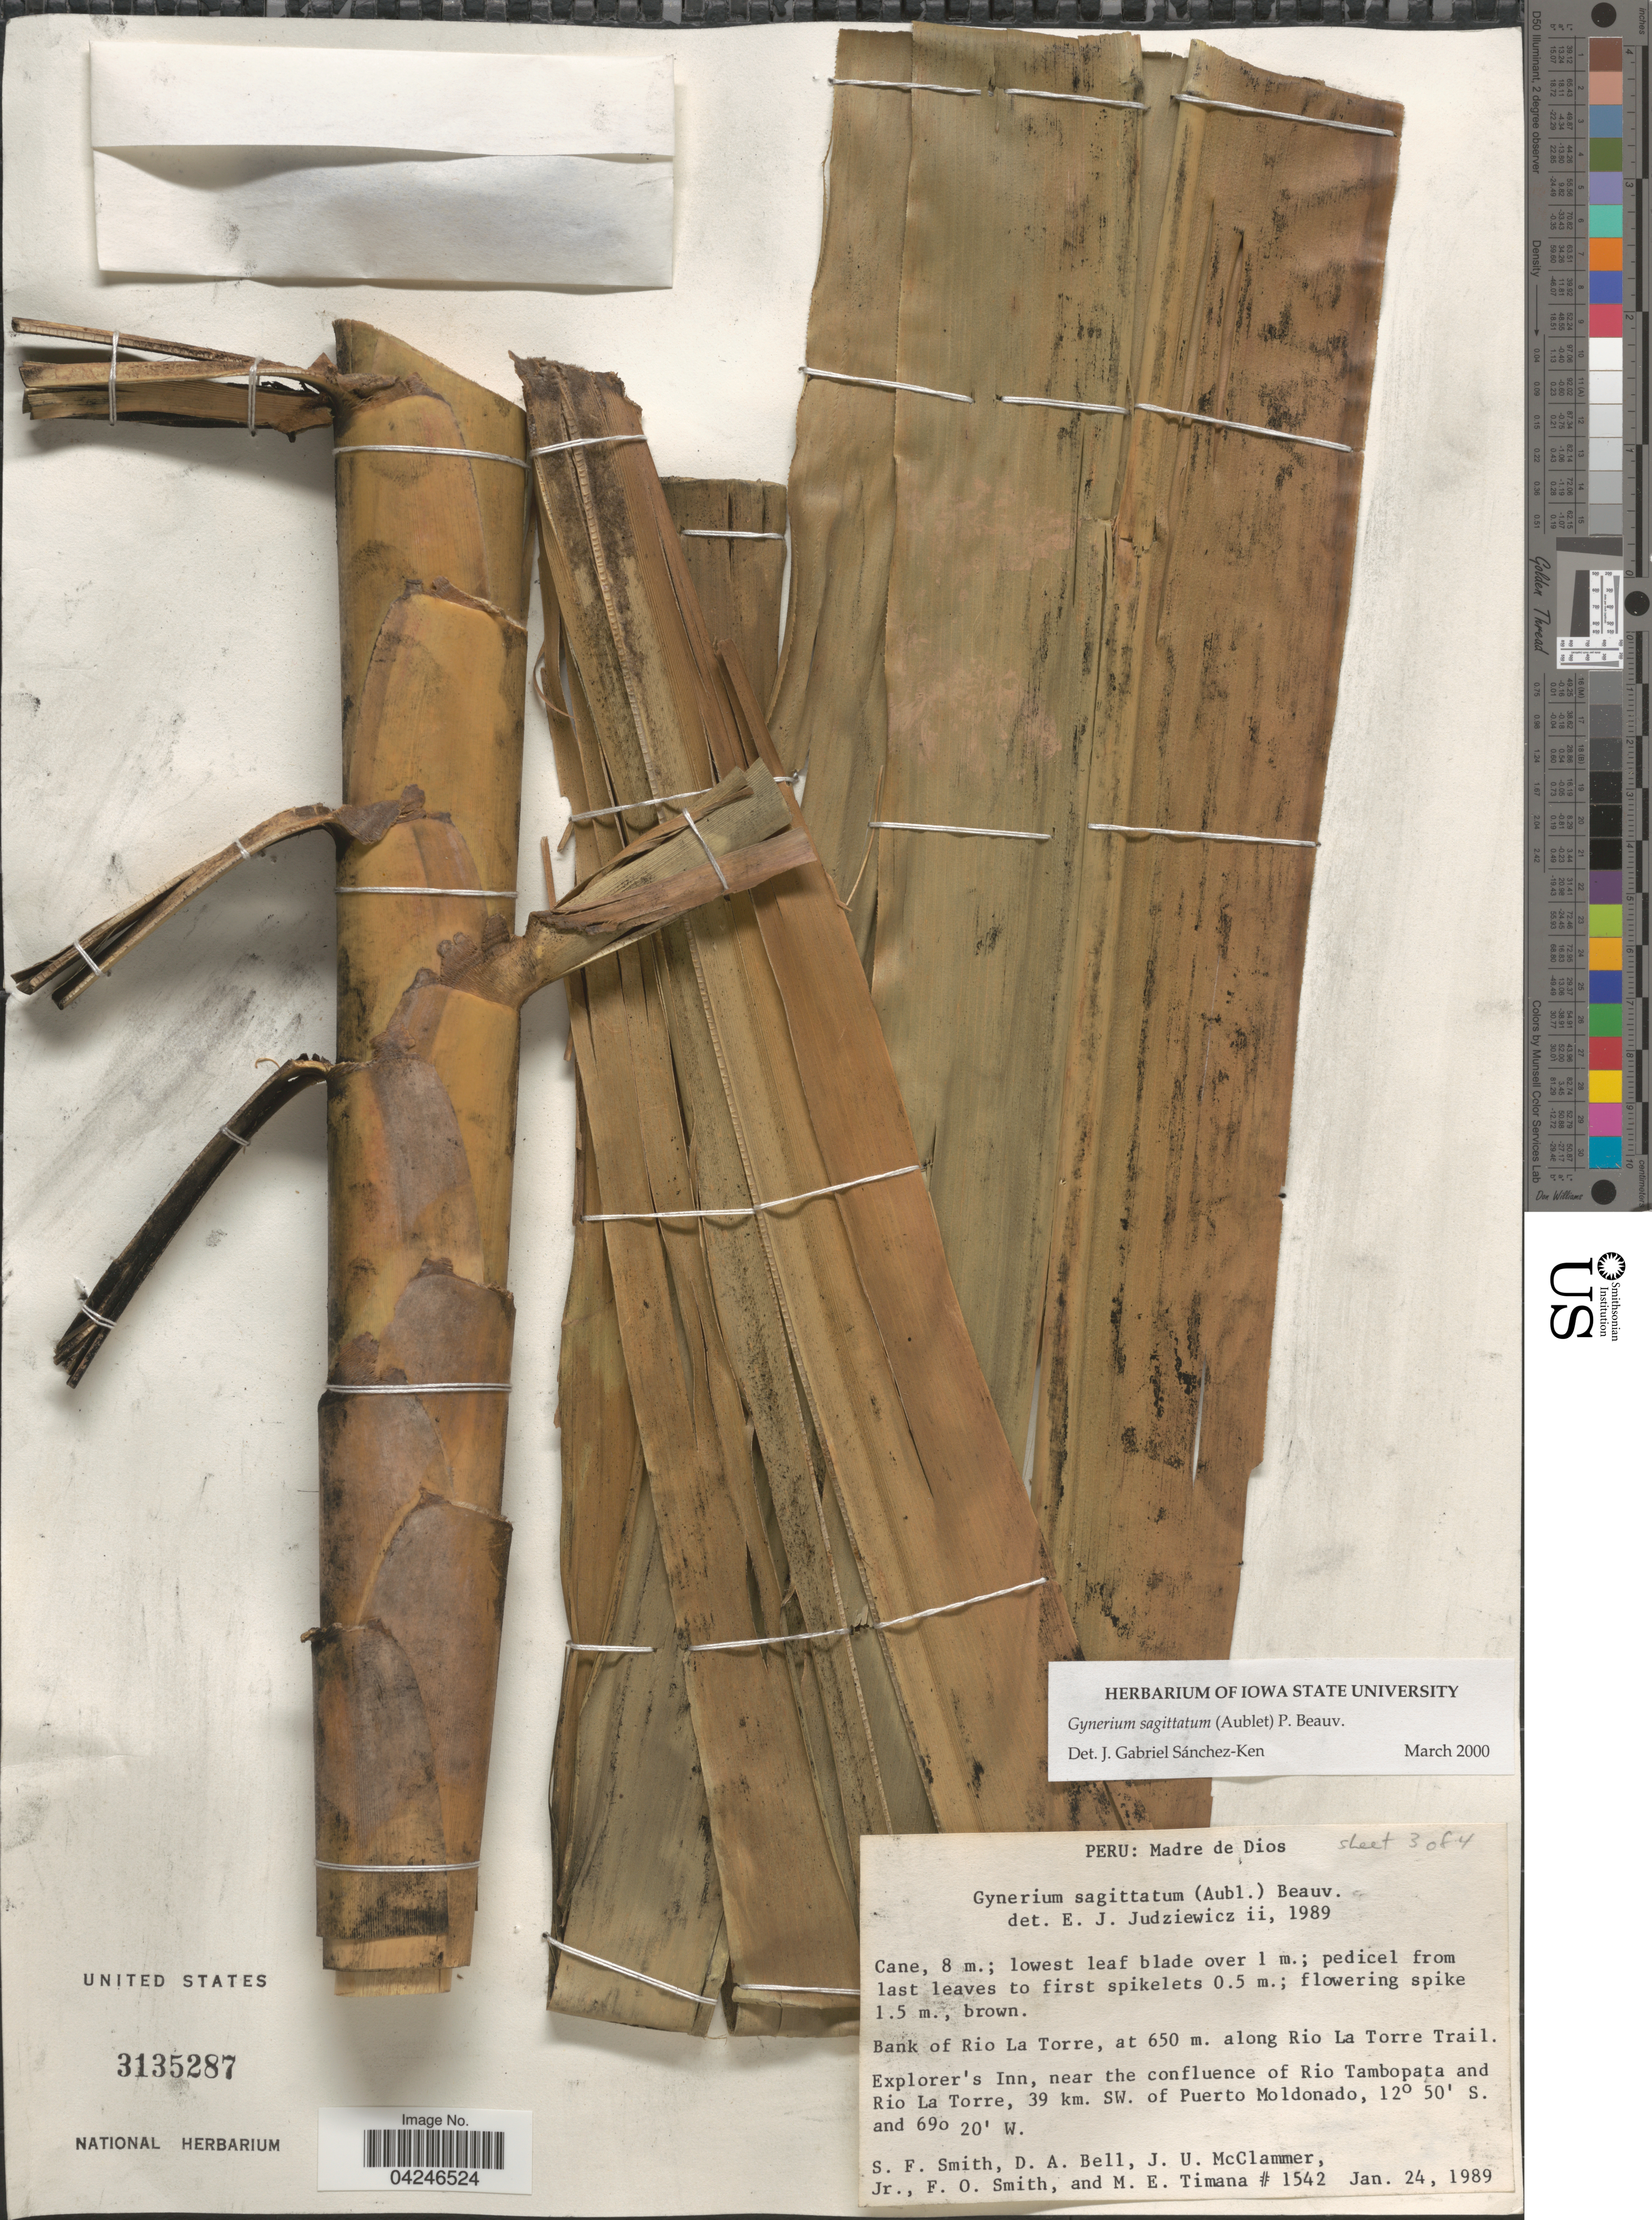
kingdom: Plantae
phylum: Tracheophyta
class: Liliopsida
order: Poales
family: Poaceae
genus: Gynerium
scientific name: Gynerium sagittatum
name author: (Aubl.) P. Beauv.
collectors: S.F. Smith, D. A. Bell, J. McClammer Jr. & F. Smith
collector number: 1542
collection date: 1989-01-24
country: Peru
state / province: Madre de Dios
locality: Bank of Rio La Torre, along Rio La Torre Trail. Explorer's Inn, near the confluence of Rio Tambopata and Rio La Torre, 39 km. SW. of Puerto Moldonado.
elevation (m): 650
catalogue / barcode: US 3135287